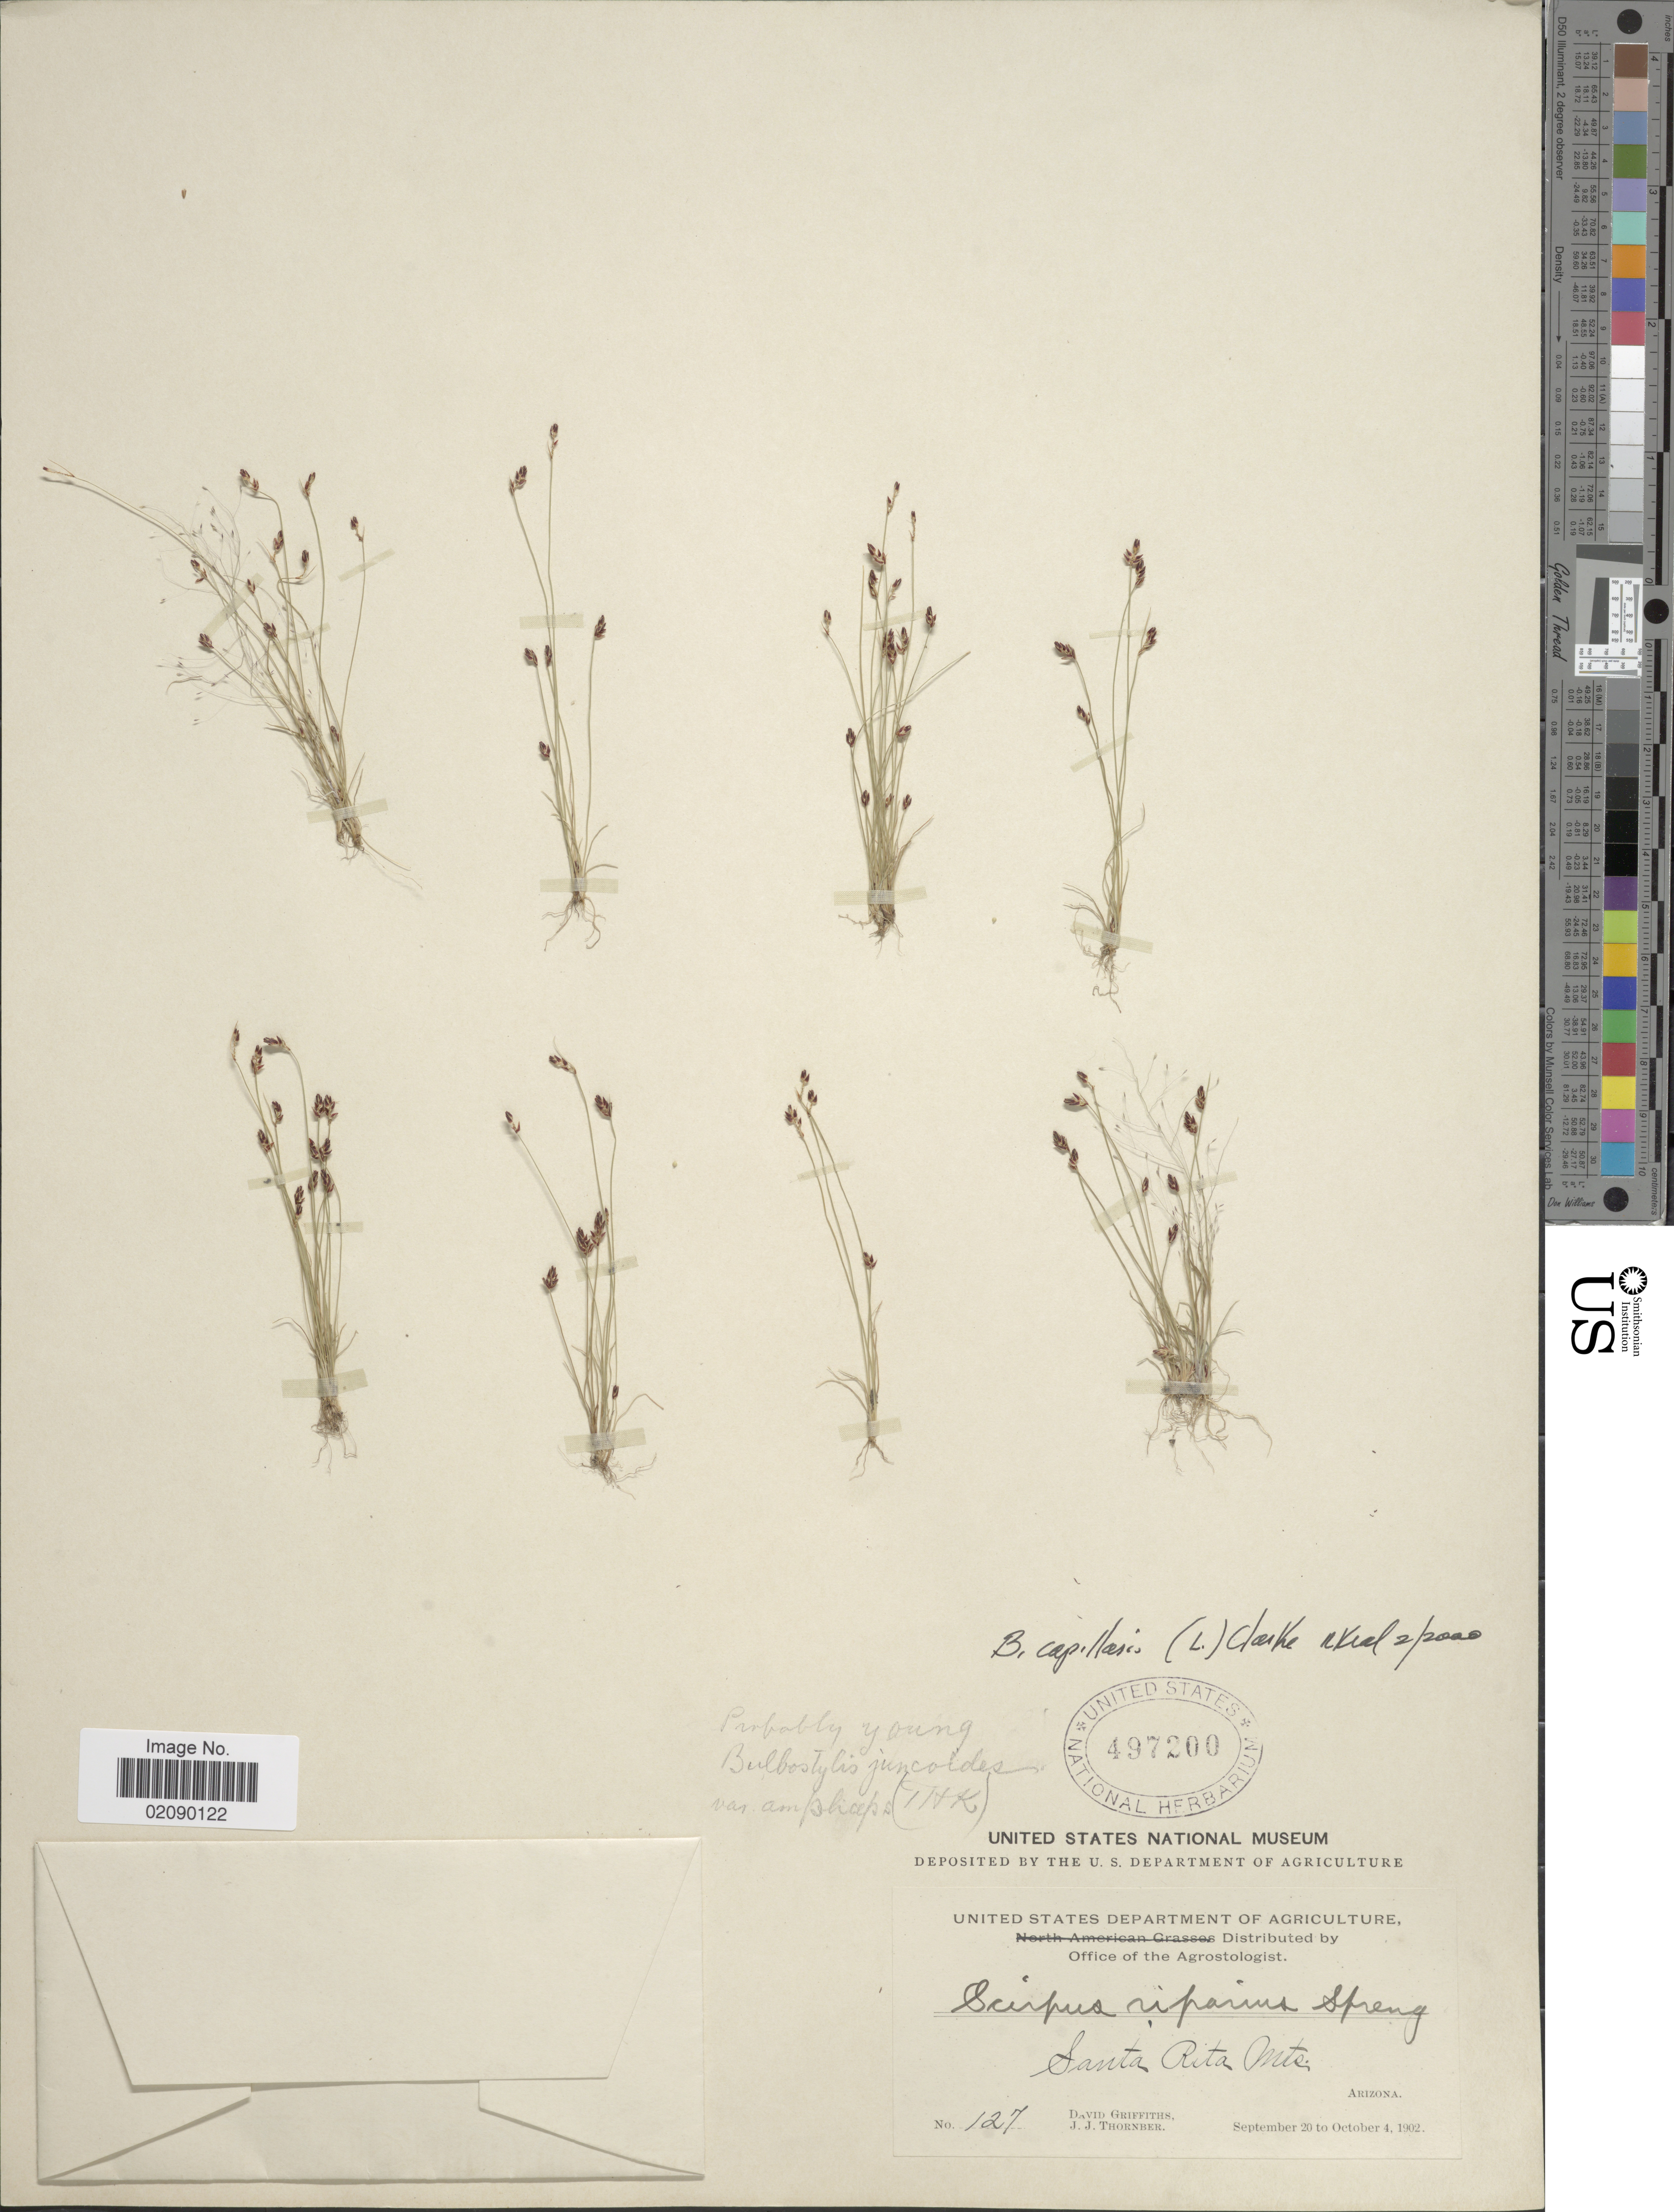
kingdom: Plantae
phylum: Tracheophyta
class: Liliopsida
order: Poales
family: Cyperaceae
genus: Bulbostylis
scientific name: Bulbostylis capillaris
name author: (L.) Kunth ex C.B. Clarke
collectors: D. Griffiths & J. Thornber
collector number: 127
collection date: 1902-09-20/1902-10-04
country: United States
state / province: Arizona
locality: Santa Rita Mts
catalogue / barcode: US 497200